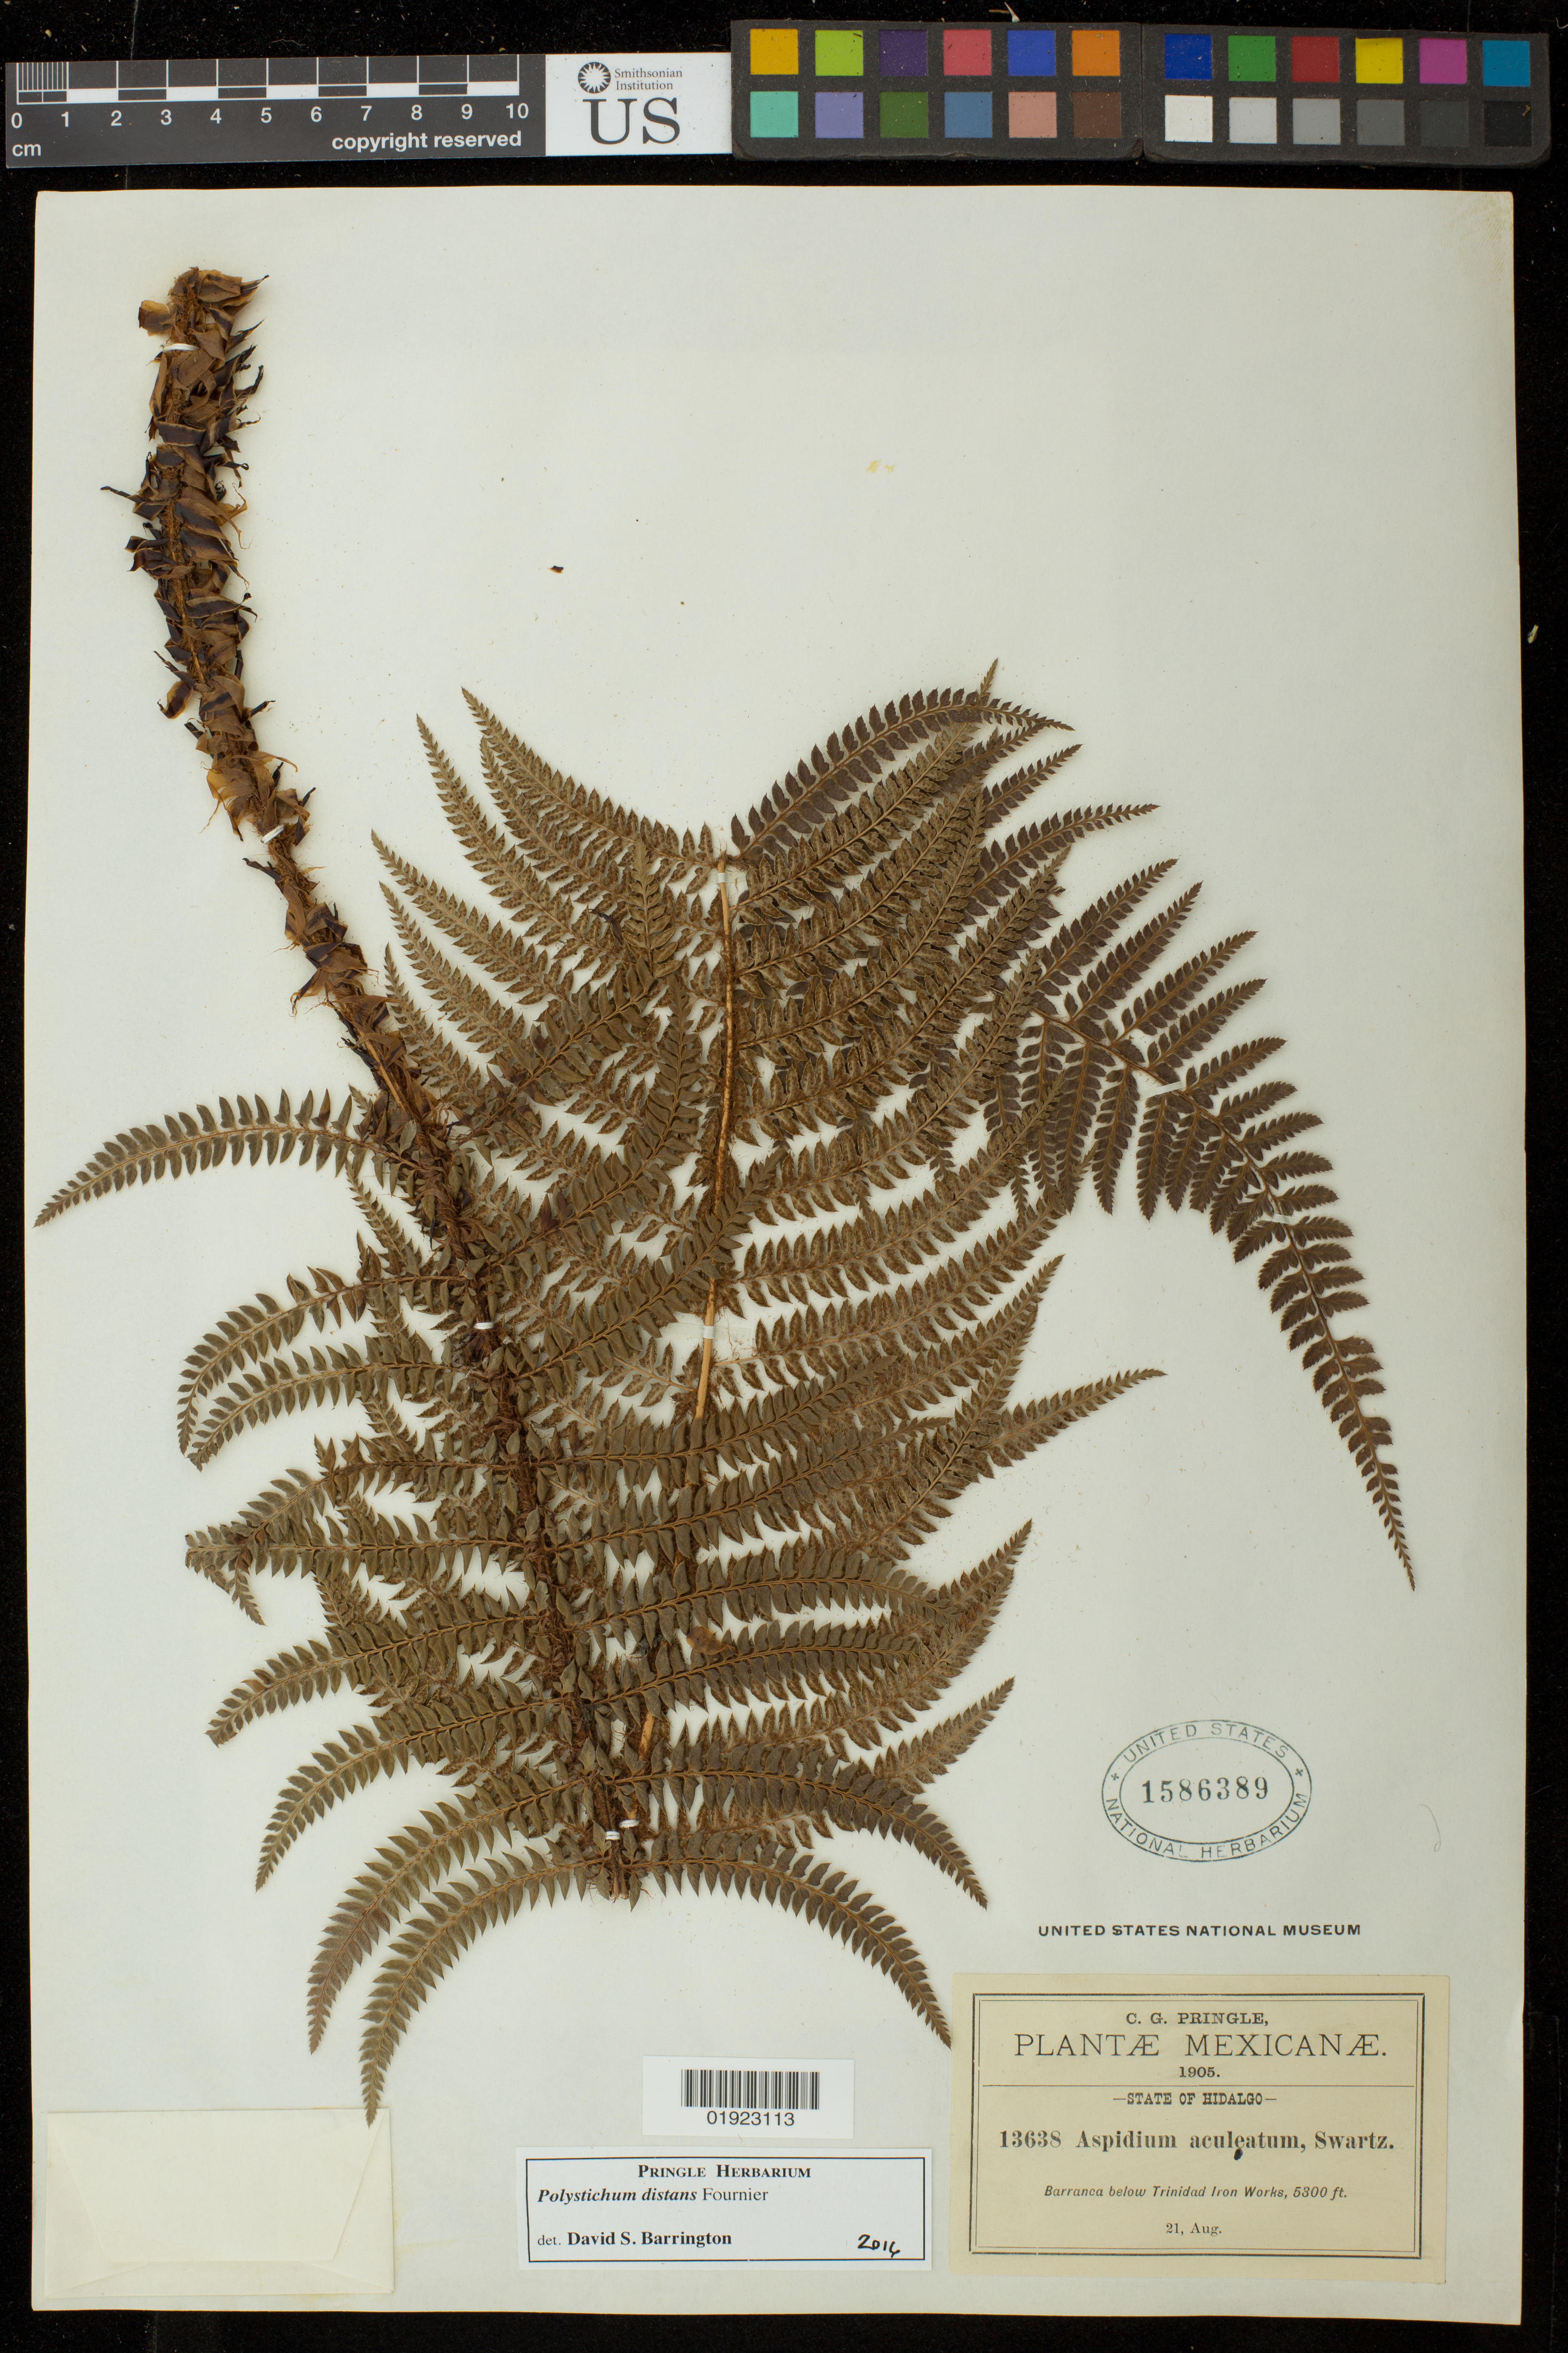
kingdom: Plantae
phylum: Tracheophyta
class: Polypodiopsida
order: Polypodiales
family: Dryopteridaceae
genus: Polystichum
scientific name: Polystichum distans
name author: E. Fourn.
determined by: Barrington, D. S., Curator (VT), University of Vermont (UNITED STATES)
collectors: C. G. Pringle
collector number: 13638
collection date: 1905-08-21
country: Mexico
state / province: Hidalgo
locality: Barranca below Trinidad Iron Works.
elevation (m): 1615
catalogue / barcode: US 1586389